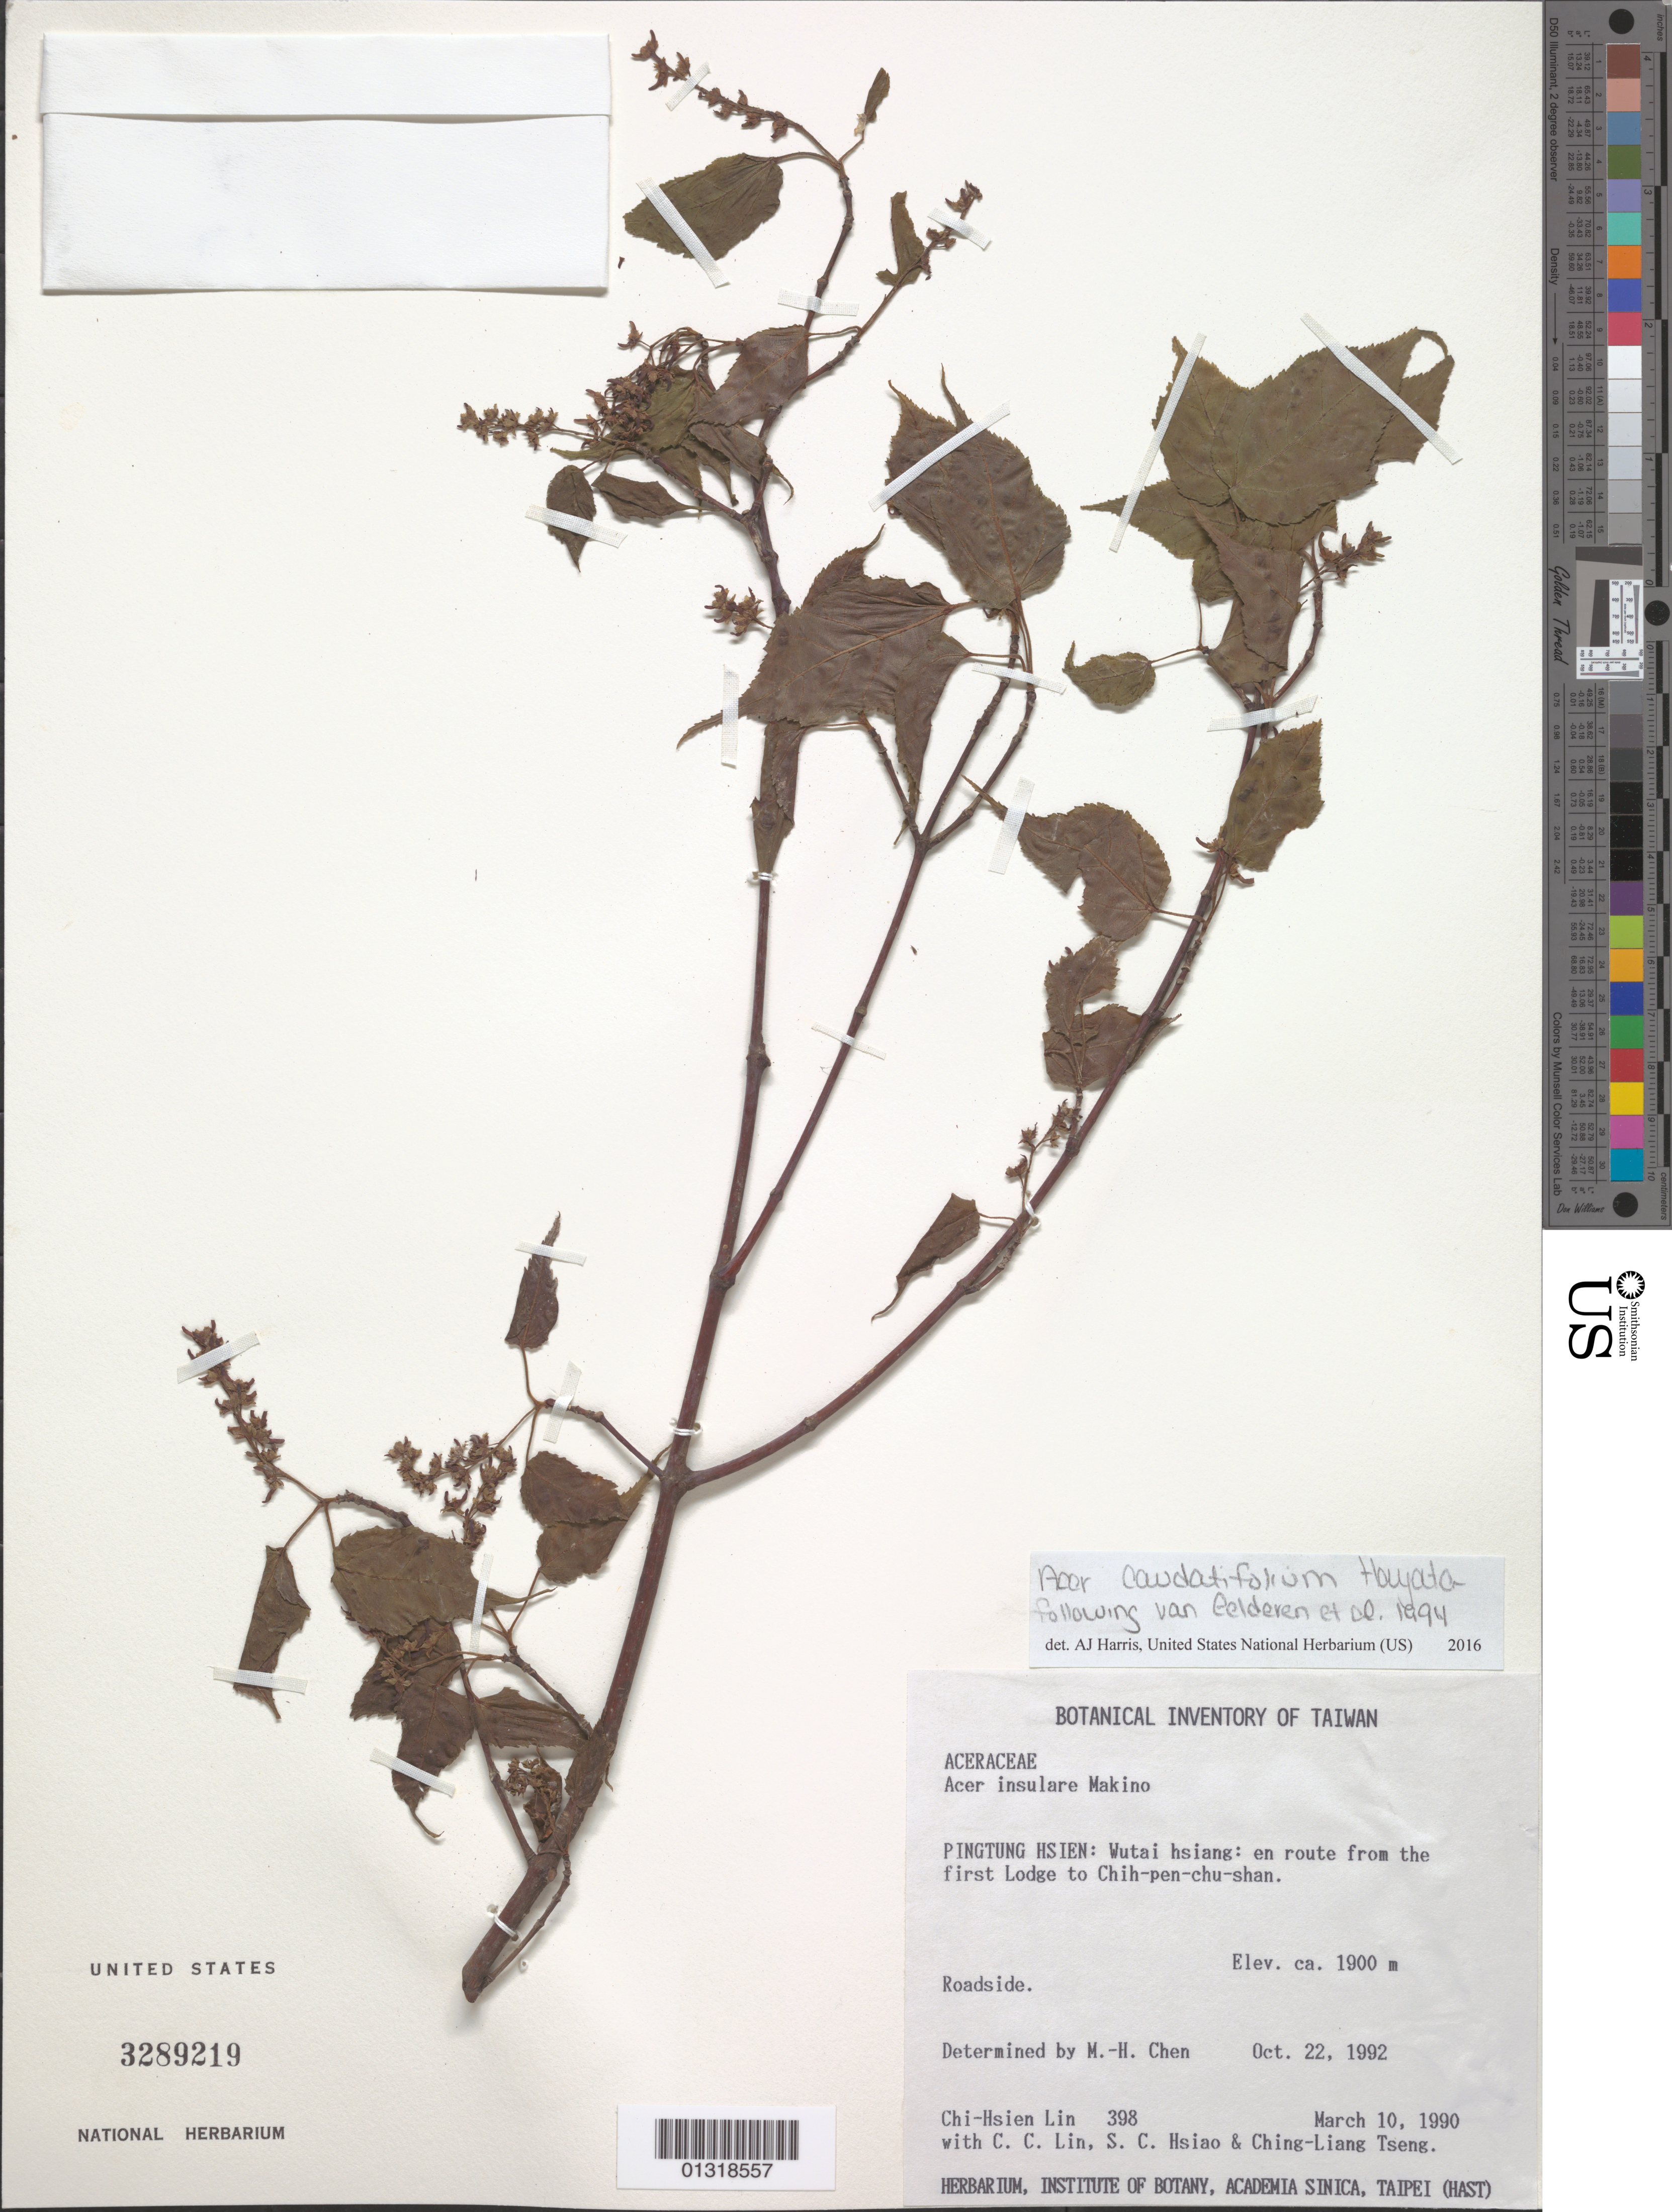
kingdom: Plantae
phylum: Tracheophyta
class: Magnoliopsida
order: Sapindales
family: Sapindaceae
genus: Acer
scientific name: Acer caudatifolium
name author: Hayata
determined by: Harris, A. J.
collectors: C. Lin, C. Lin, S. Hsiao & C. Tseng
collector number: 398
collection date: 1992-10-22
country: Taiwan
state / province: Pingtung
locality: Pingtung Hsien: Wutai hsiang: en route from the first lodge to Chi-pen-chu-shan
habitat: Roadside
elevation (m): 1900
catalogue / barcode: US 3289219